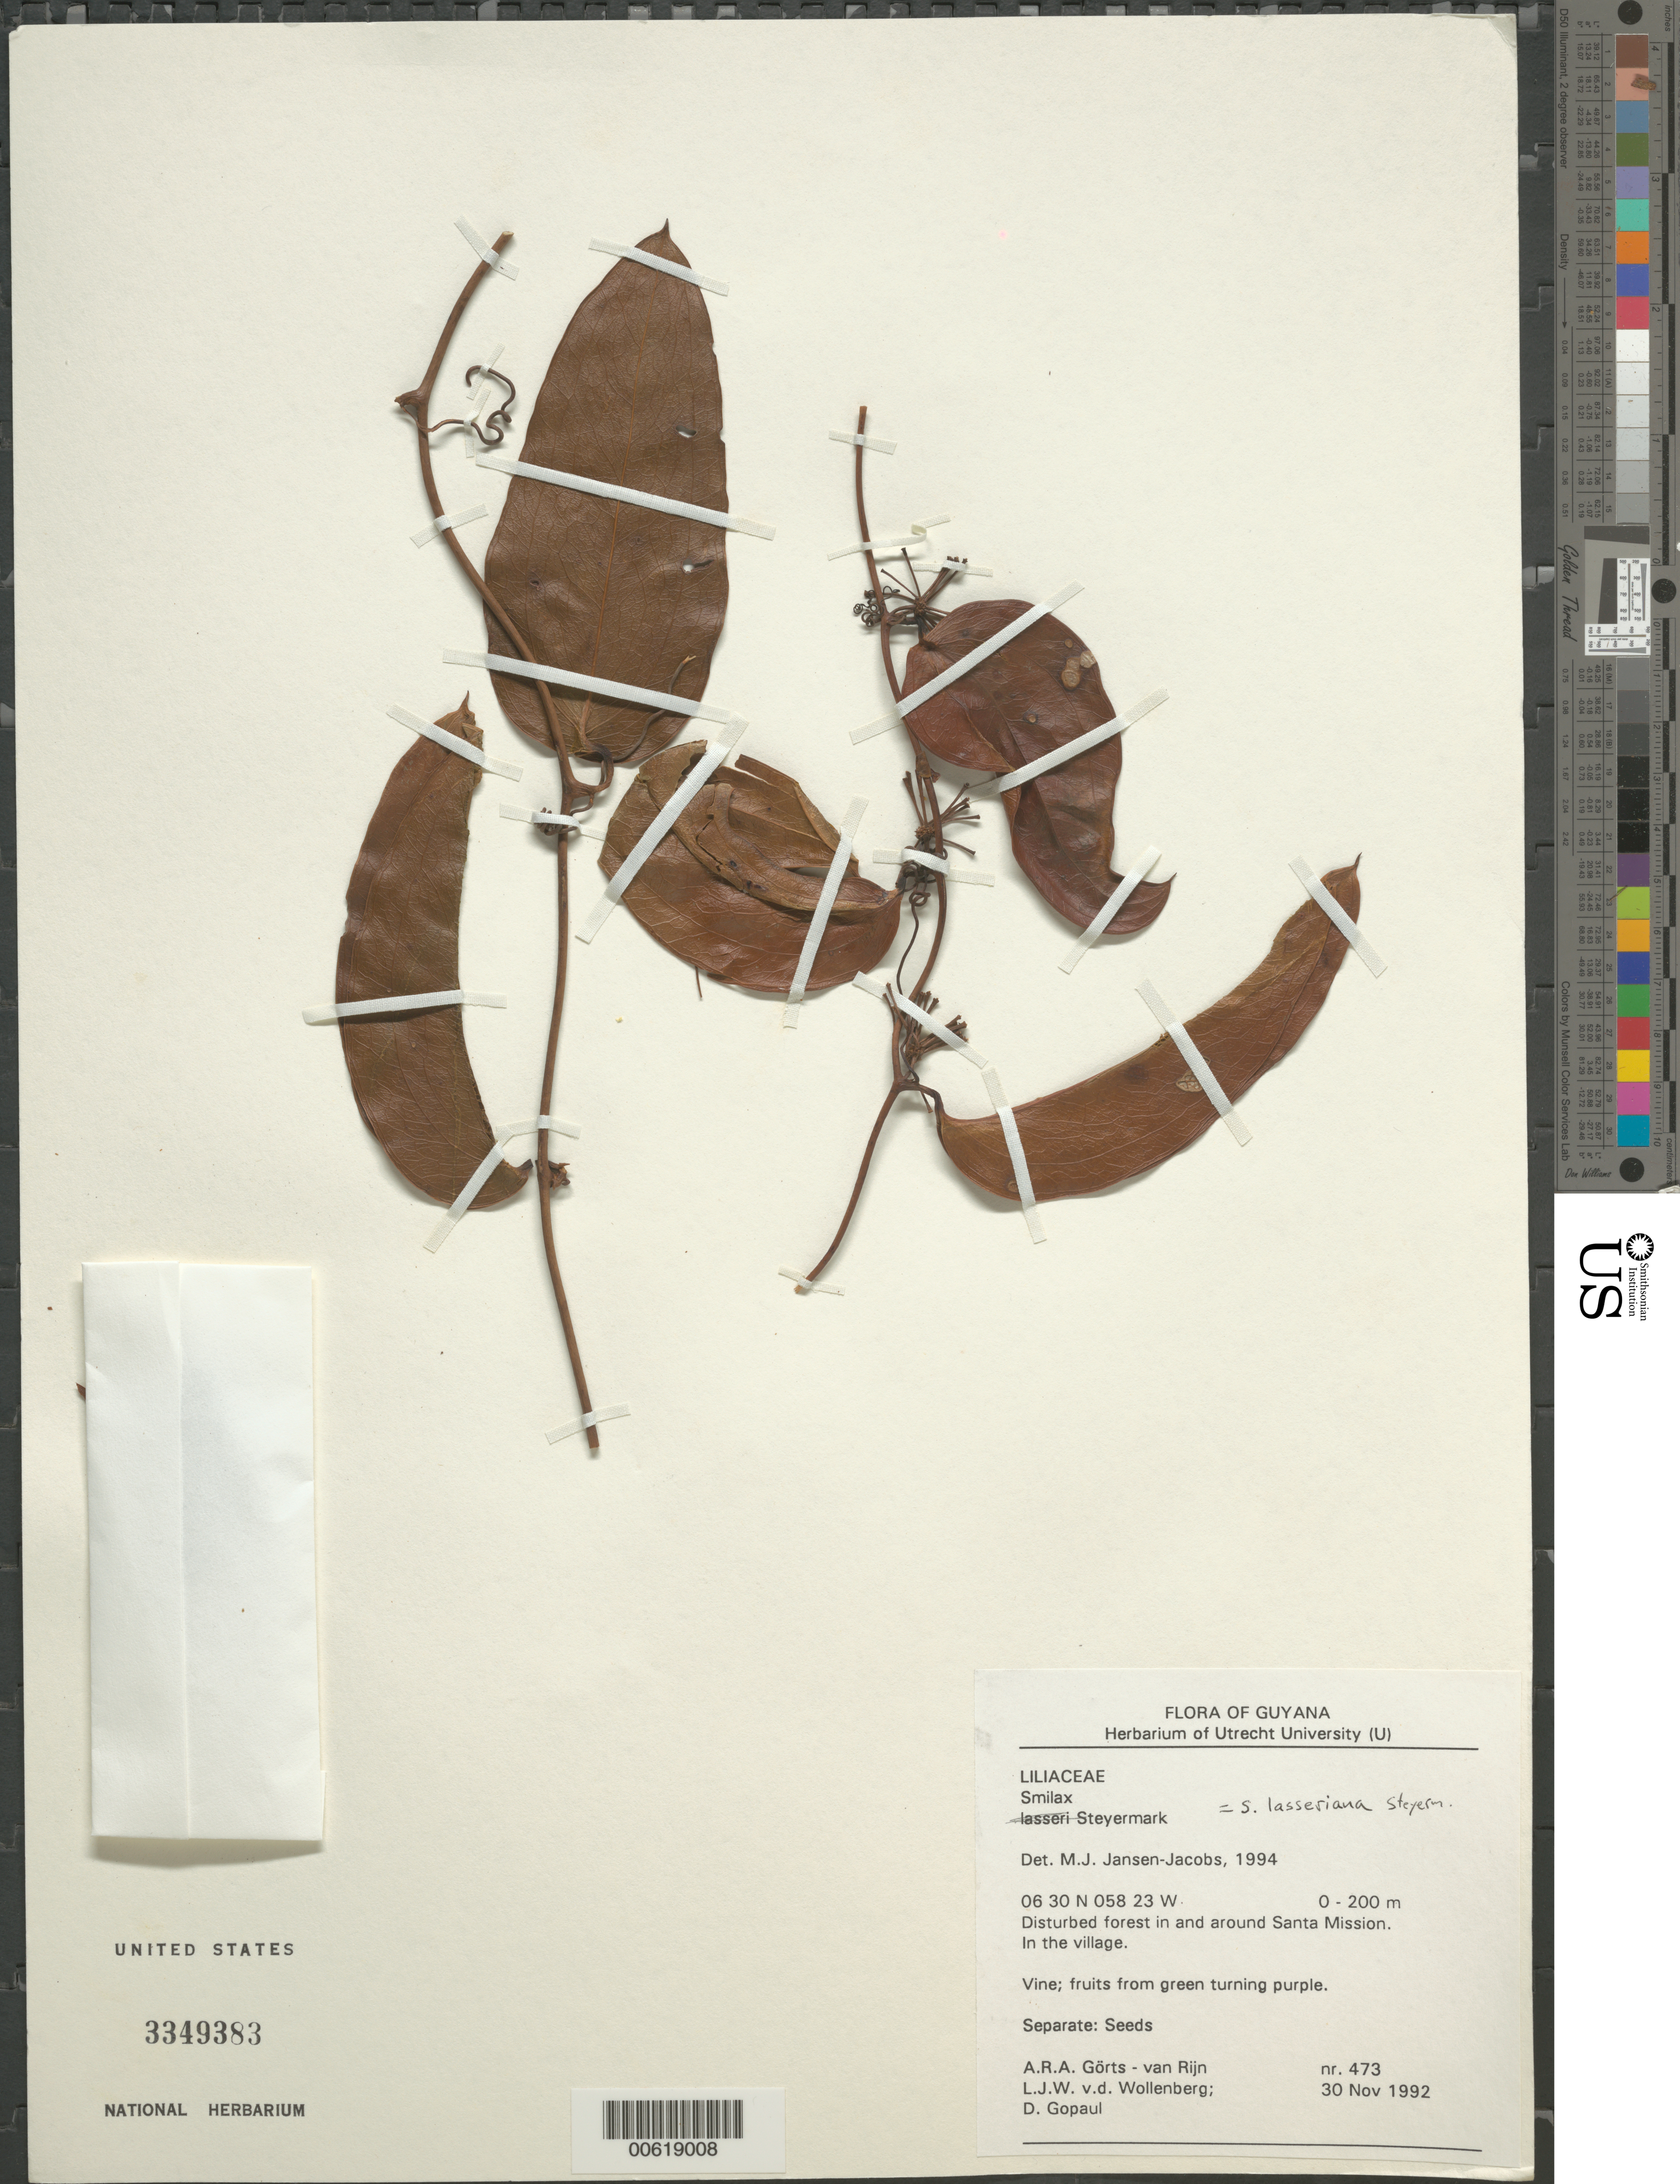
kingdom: Plantae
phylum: Tracheophyta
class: Liliopsida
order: Liliales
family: Smilacaceae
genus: Smilax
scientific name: Smilax lasseriana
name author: Steyerm.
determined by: DeFilipps, R. A.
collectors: A. .R. A. Görts-van Rijn, L. van der Wollenberg & D. Gopaul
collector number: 473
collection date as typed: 30-Nov-92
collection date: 1992-11-30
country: Guyana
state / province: Demerara-Mahaica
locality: Santa Mission, near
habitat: Disturbed forest in and around mission, in the village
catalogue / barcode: US 3349383